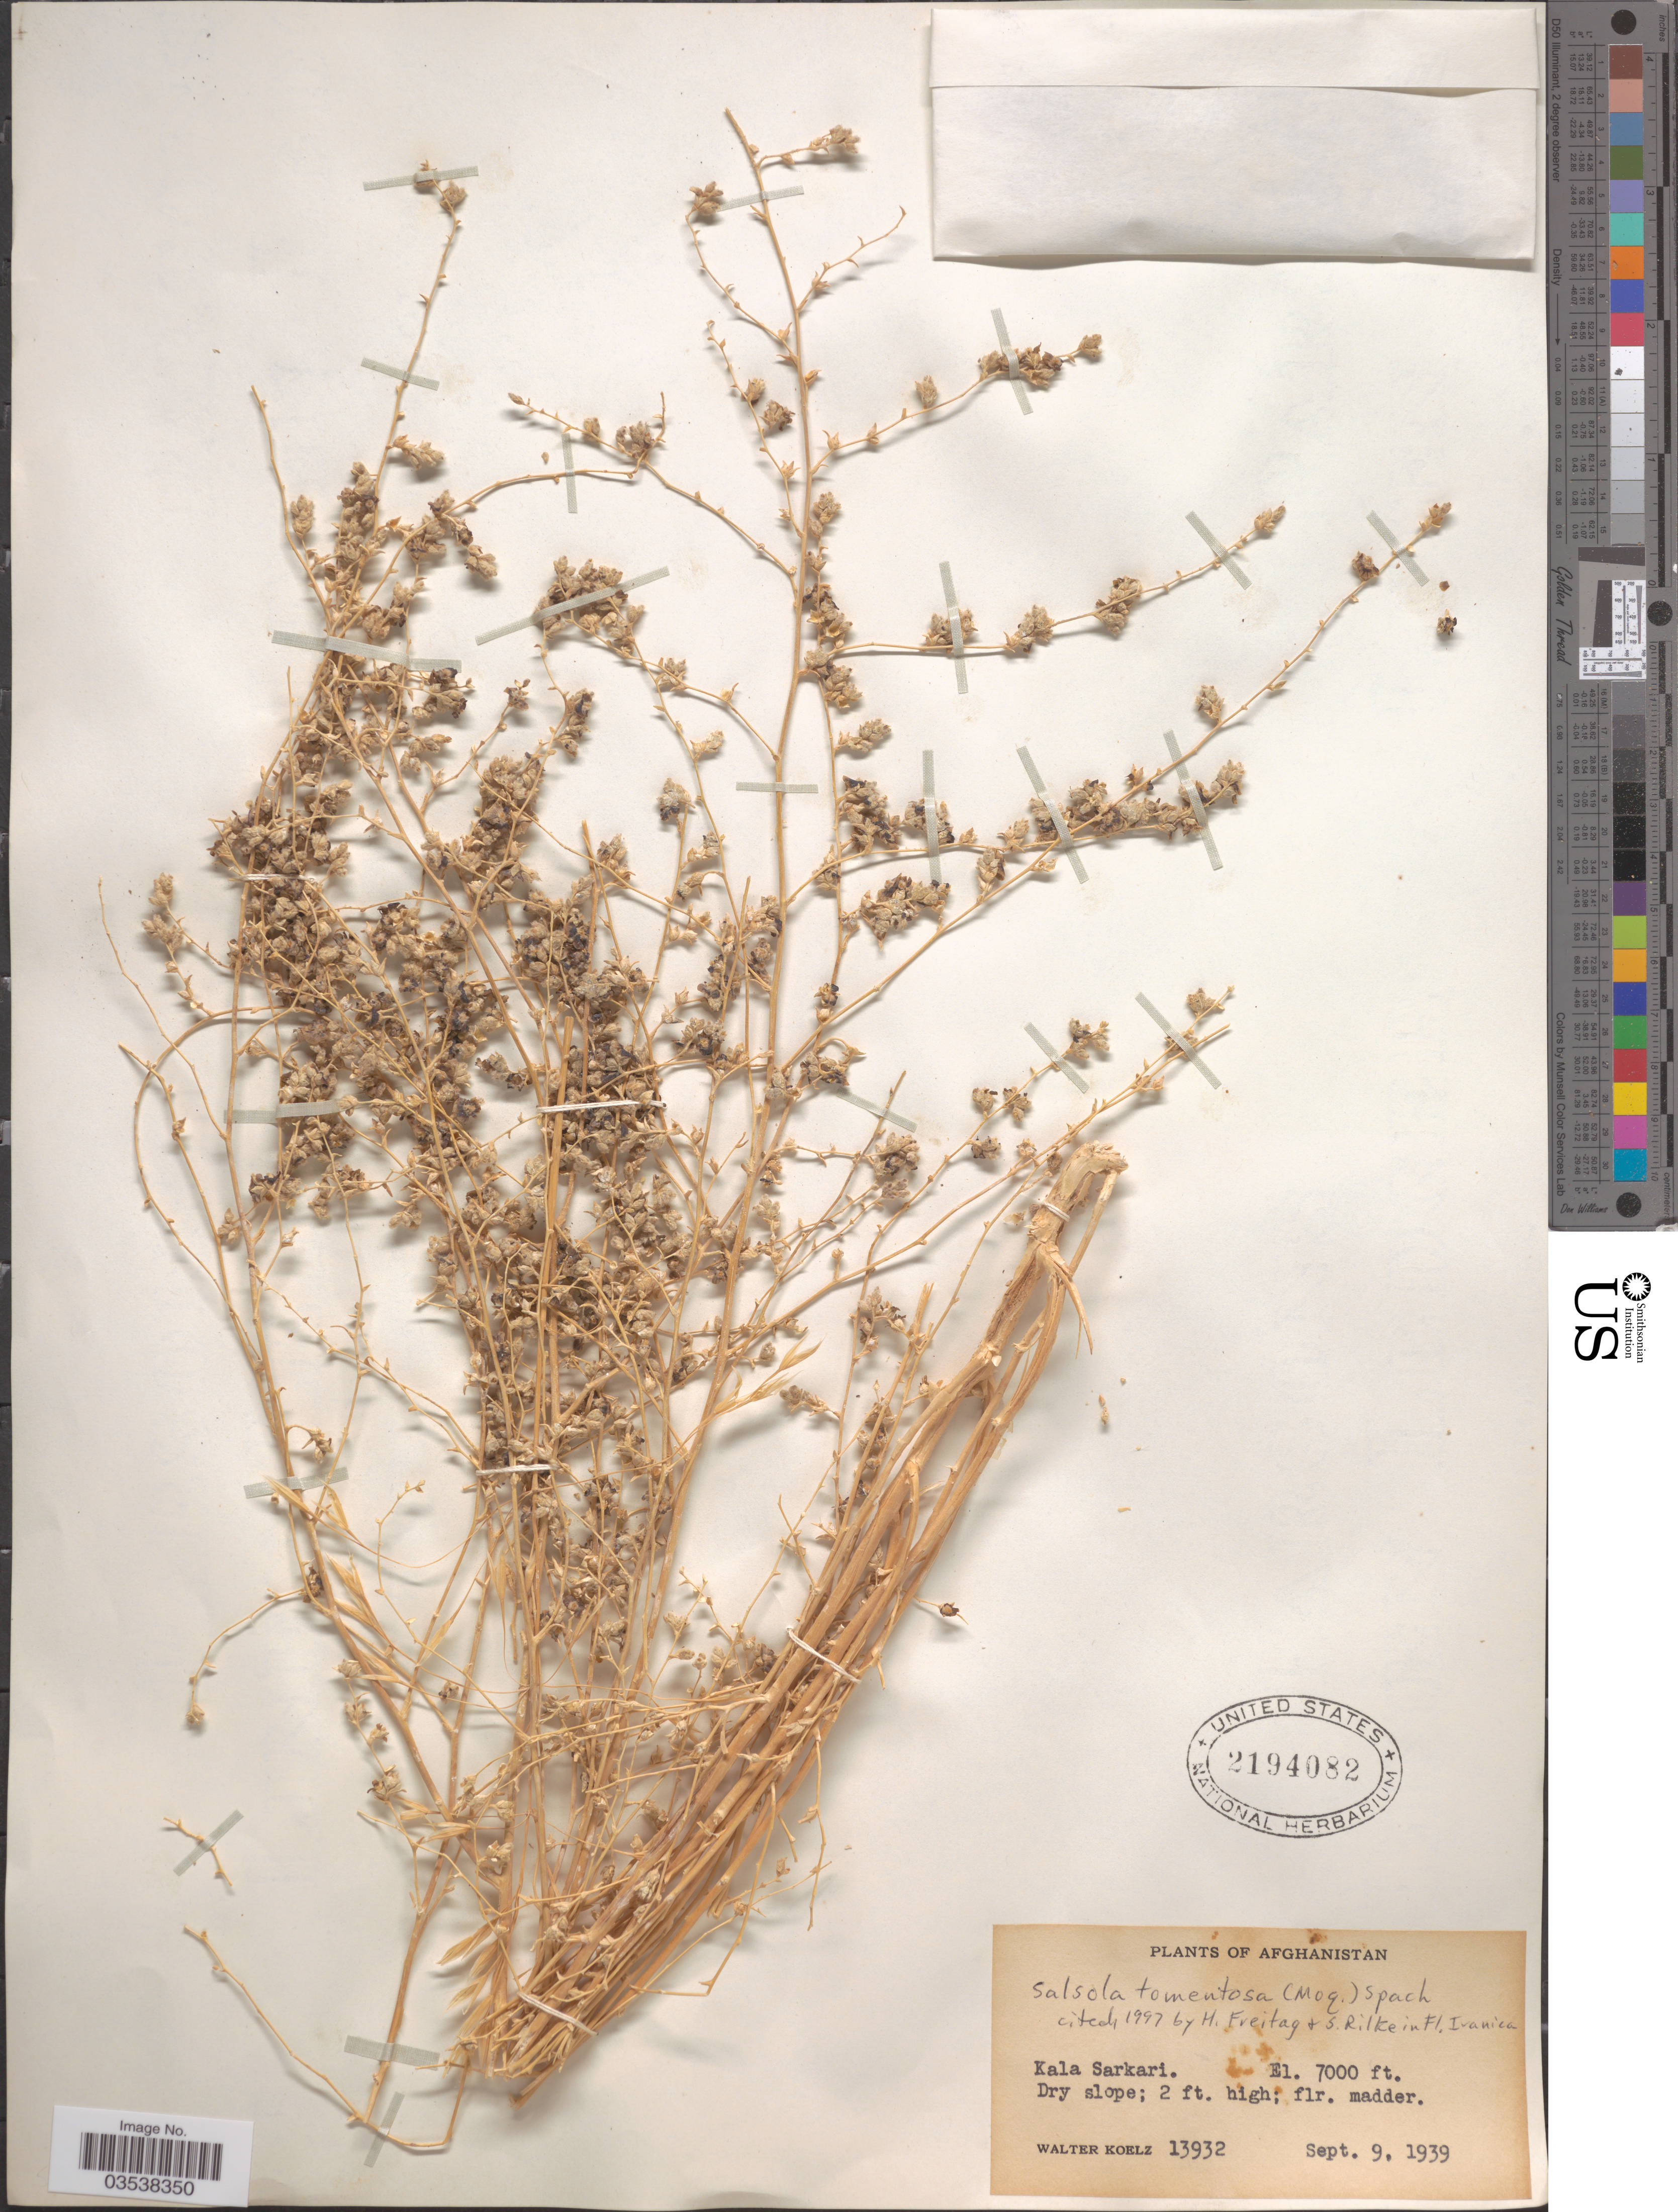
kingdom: Plantae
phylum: Tracheophyta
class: Magnoliopsida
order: Caryophyllales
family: Amaranthaceae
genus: Kaviria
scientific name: Kaviria tomentosa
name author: (Moq.) Akhani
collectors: W. N. Koelz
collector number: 13932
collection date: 1939-09-09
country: Afghanistan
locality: Kala Sarkari.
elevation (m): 2134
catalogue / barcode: US 2194082